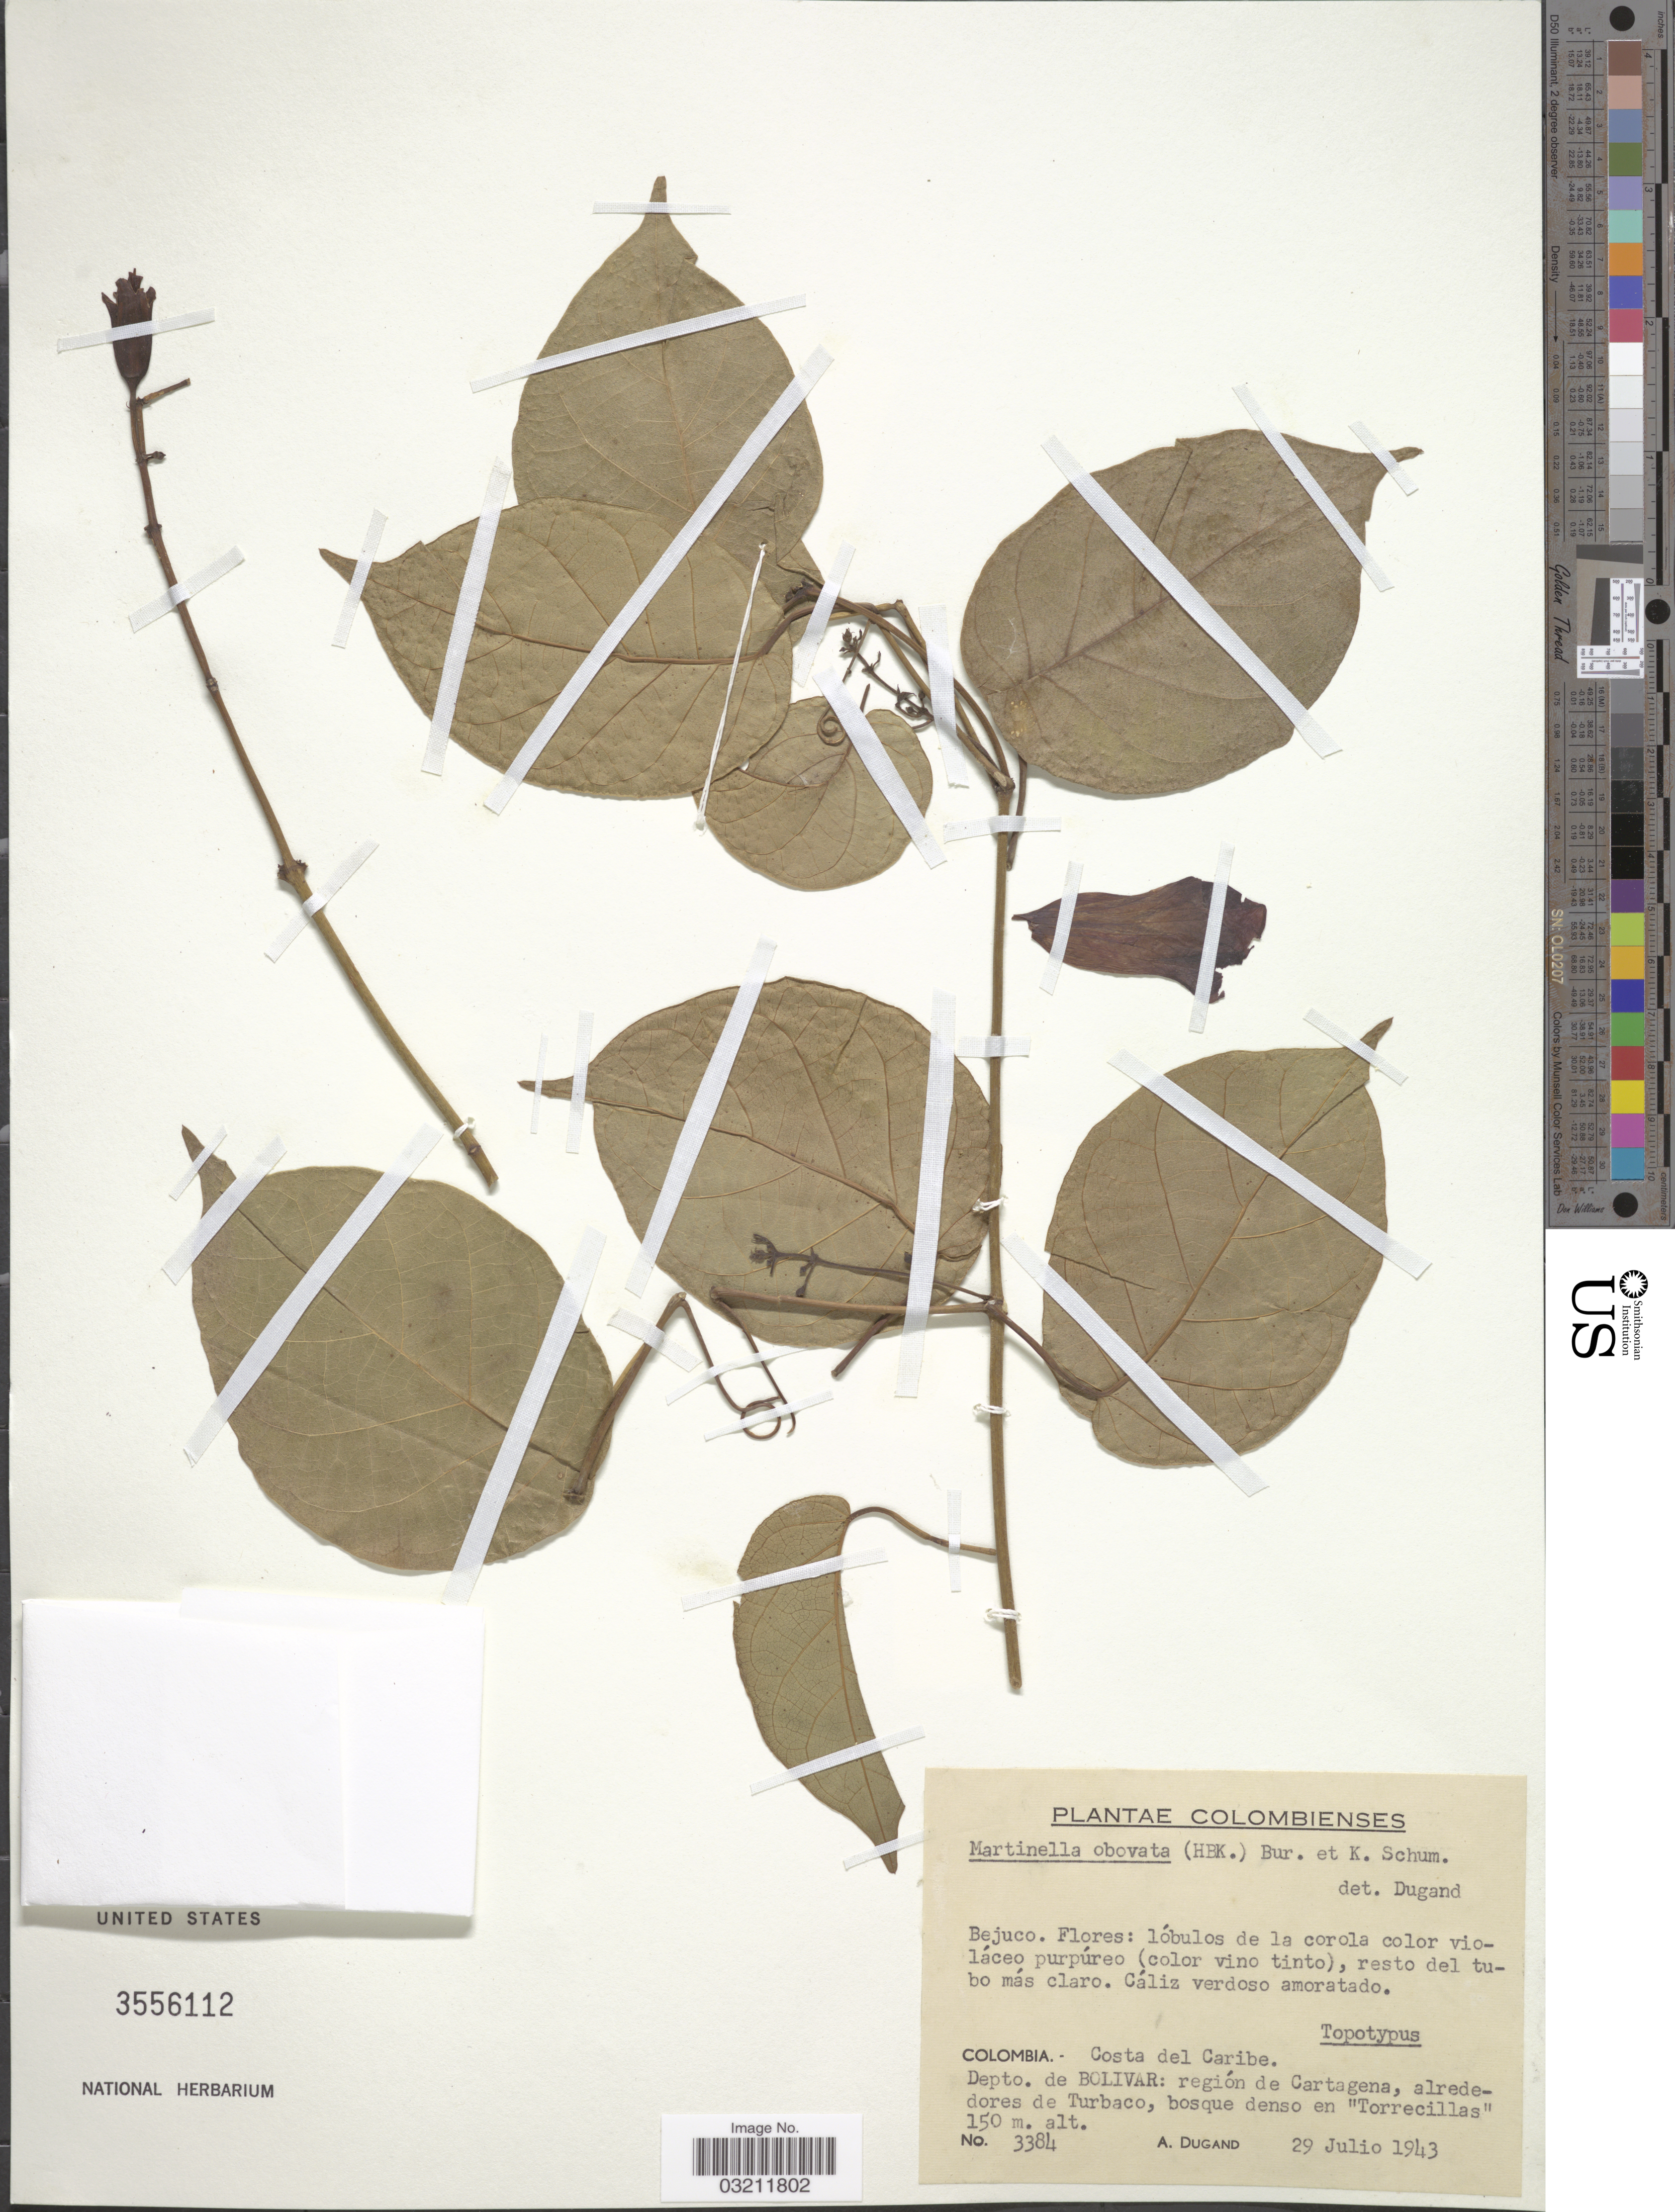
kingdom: Plantae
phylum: Tracheophyta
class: Magnoliopsida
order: Lamiales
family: Bignoniaceae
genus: Martinella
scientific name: Martinella obovata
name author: (Kunth) Bureau & K. Schum.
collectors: A. Dugand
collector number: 3384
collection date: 1943-07-29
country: Colombia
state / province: Bolívar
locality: Costa del Caribe. Depto. de Bolivar: región de Cartagena, alrededores de Turbaco, bosque denso en "Torrecillas".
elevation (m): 150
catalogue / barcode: US 3556112